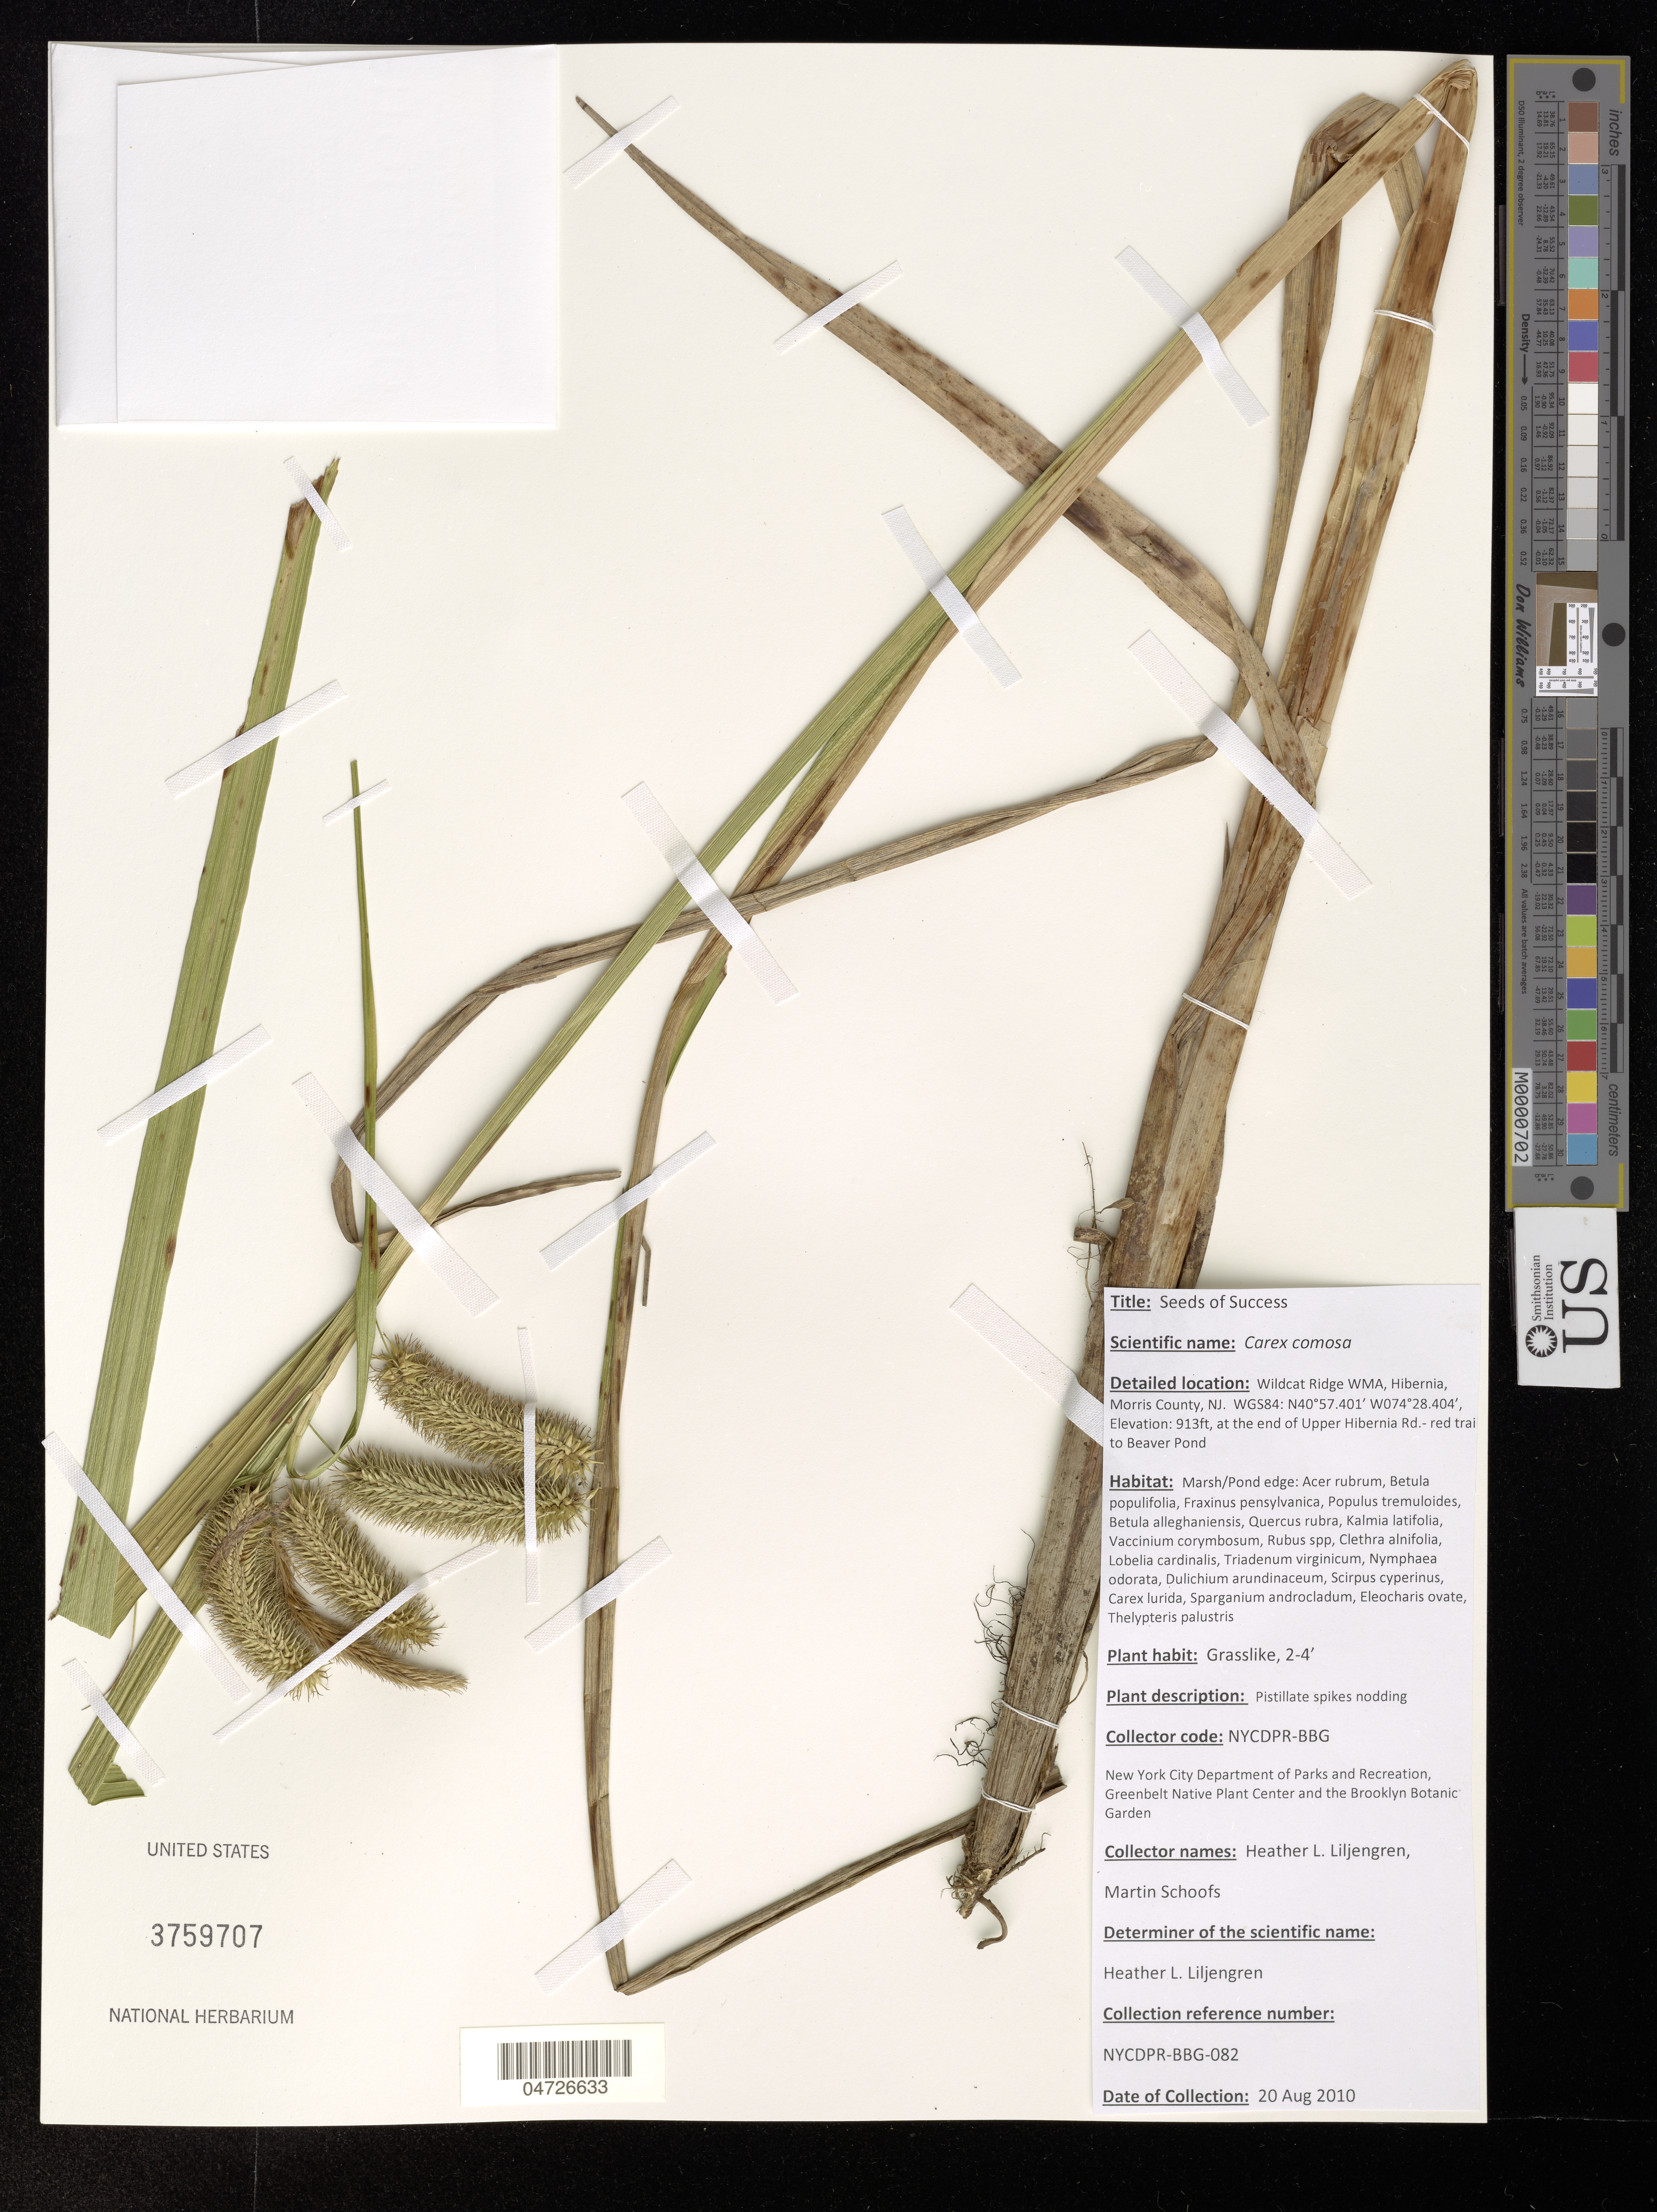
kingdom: Plantae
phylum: Tracheophyta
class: Liliopsida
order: Poales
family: Cyperaceae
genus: Carex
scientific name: Carex comosa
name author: Boott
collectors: H. Liljengren & M. Schoofs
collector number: NYCDPR-BBG-082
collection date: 2010-08-20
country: United States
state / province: New Jersey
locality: Wildcat Ridge WMA, Hibernia, Morris County. At the end of Upper Hibernia Rd.- red trail to Beaver Pond.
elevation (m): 278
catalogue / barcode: US 3759707